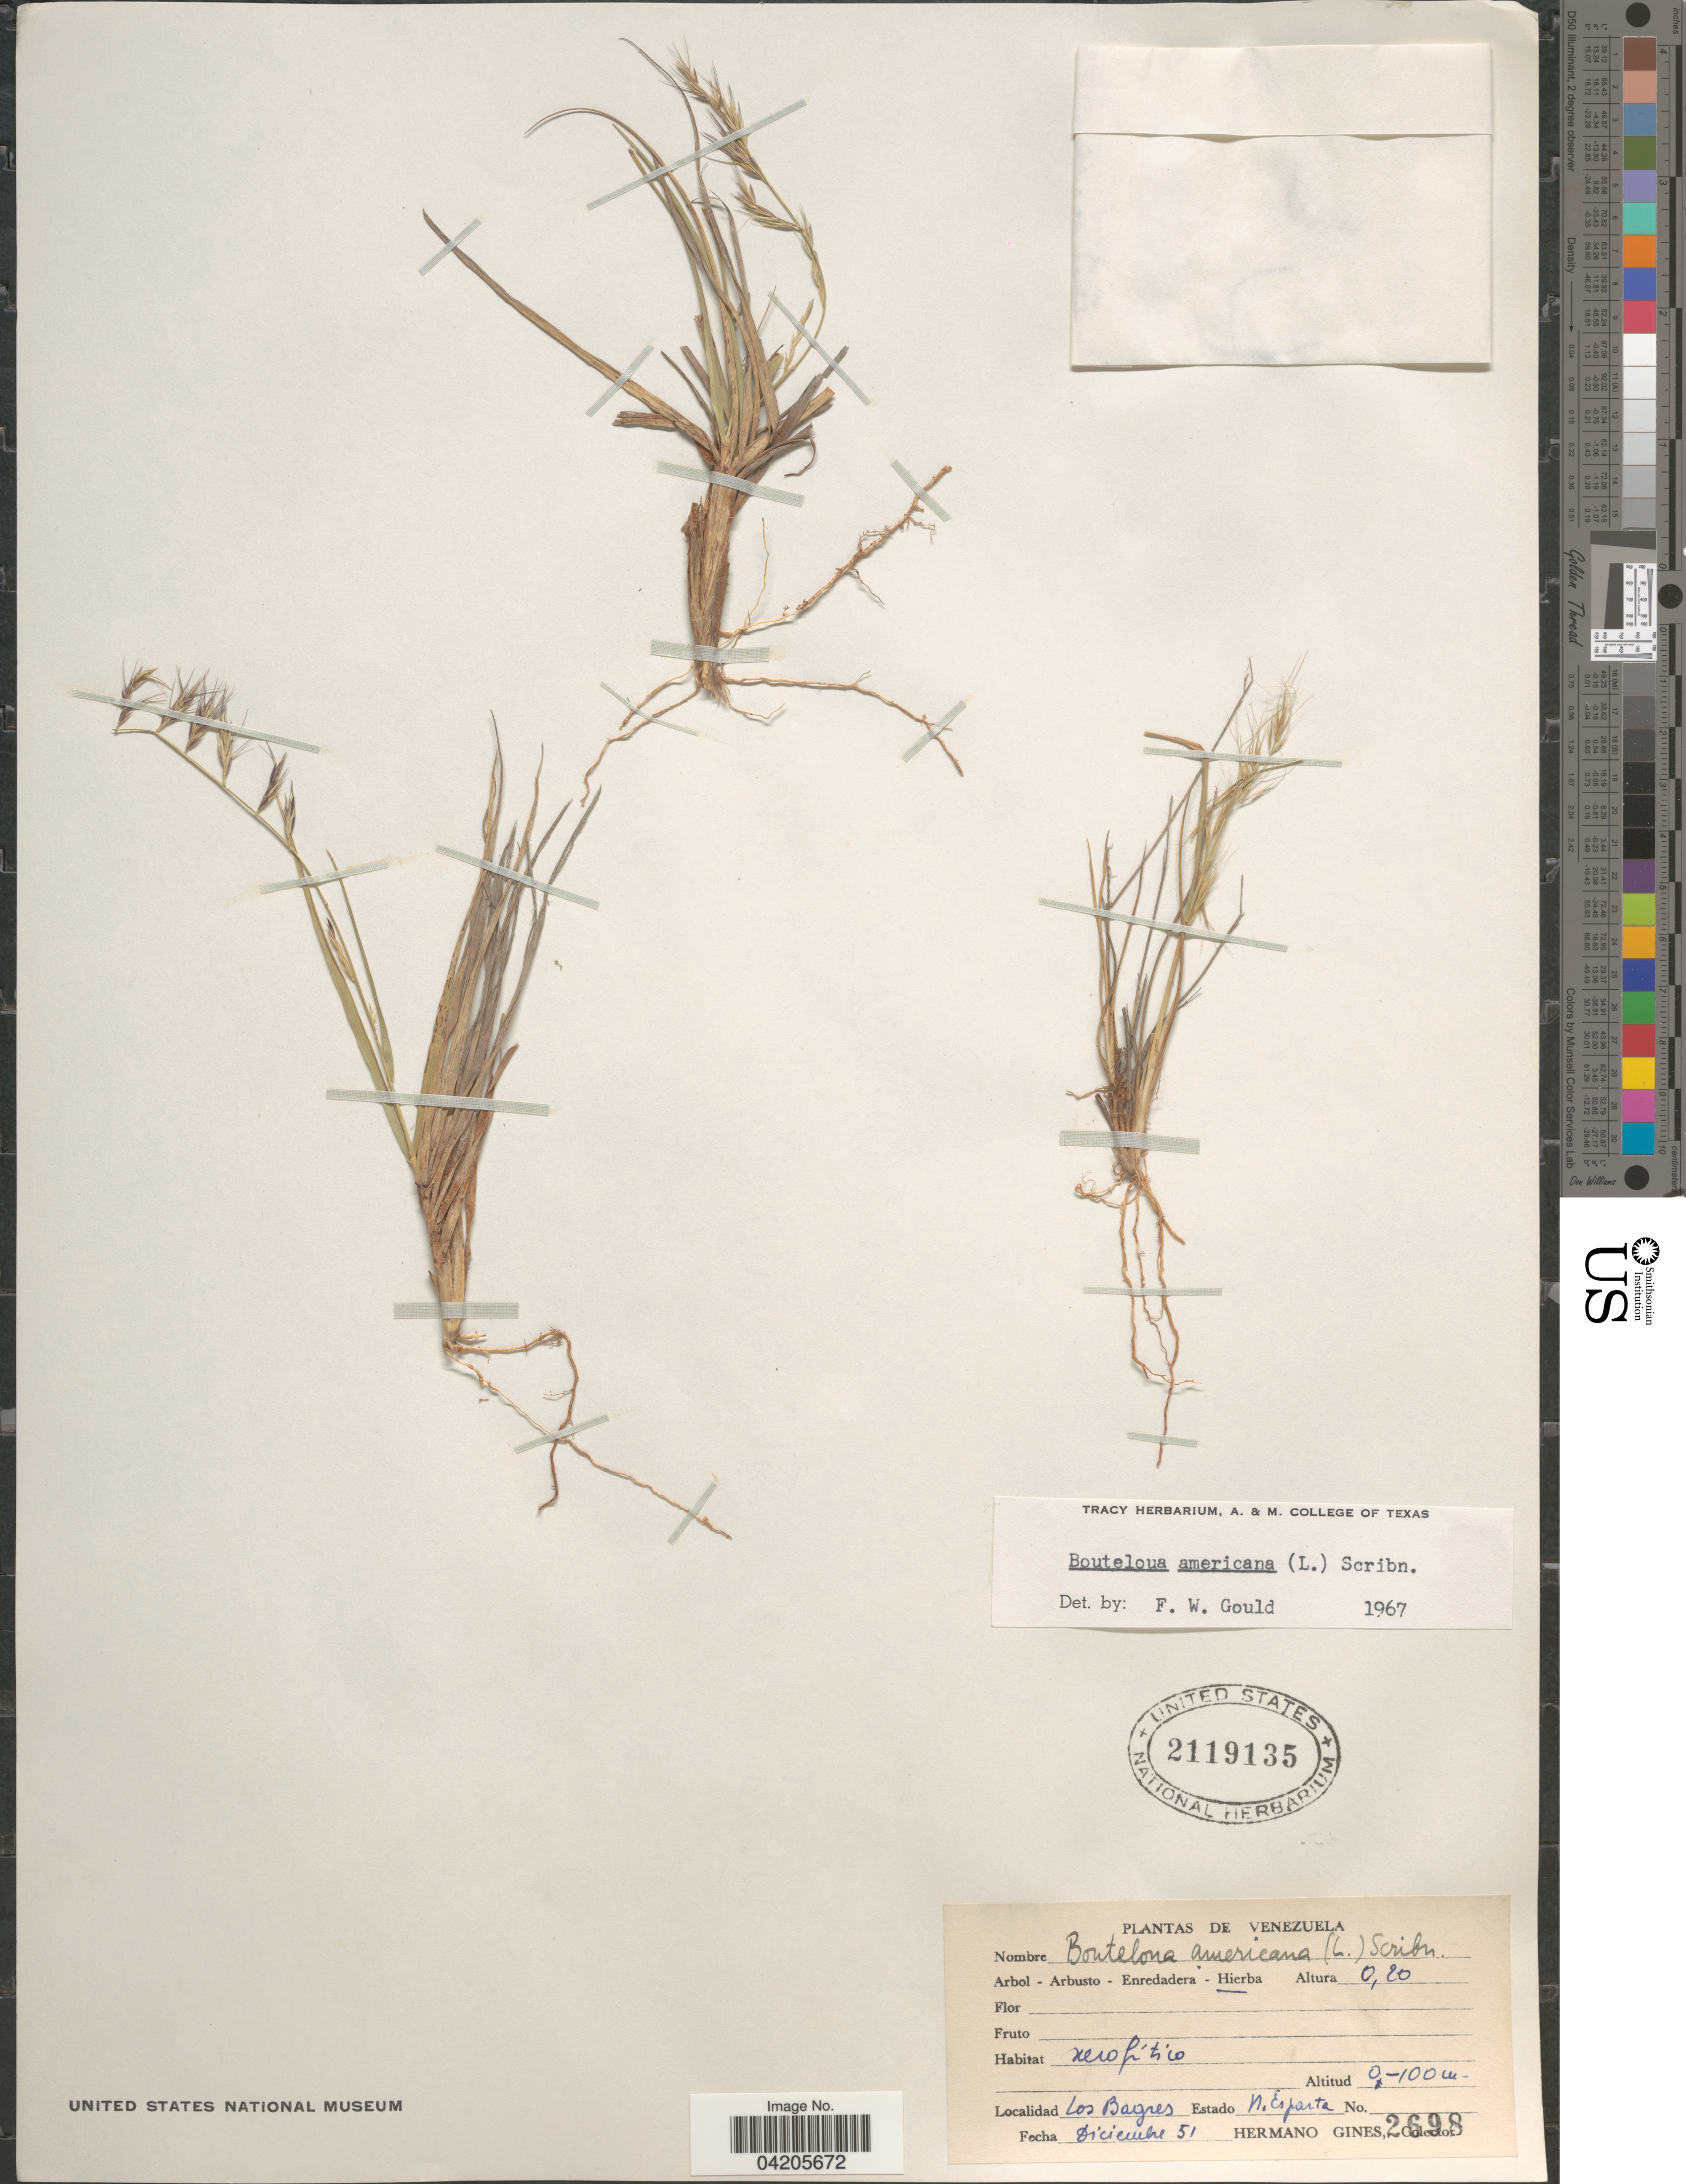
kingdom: Plantae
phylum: Tracheophyta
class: Liliopsida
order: Poales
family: Poaceae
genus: Bouteloua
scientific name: Bouteloua americana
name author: (L.) Scribn.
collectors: Bro. Gines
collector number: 2698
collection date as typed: Transcribed d/m/y: /12/51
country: Venezuela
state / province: Nueva Esparta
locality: Los Bagres.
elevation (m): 0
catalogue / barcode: US 2119135